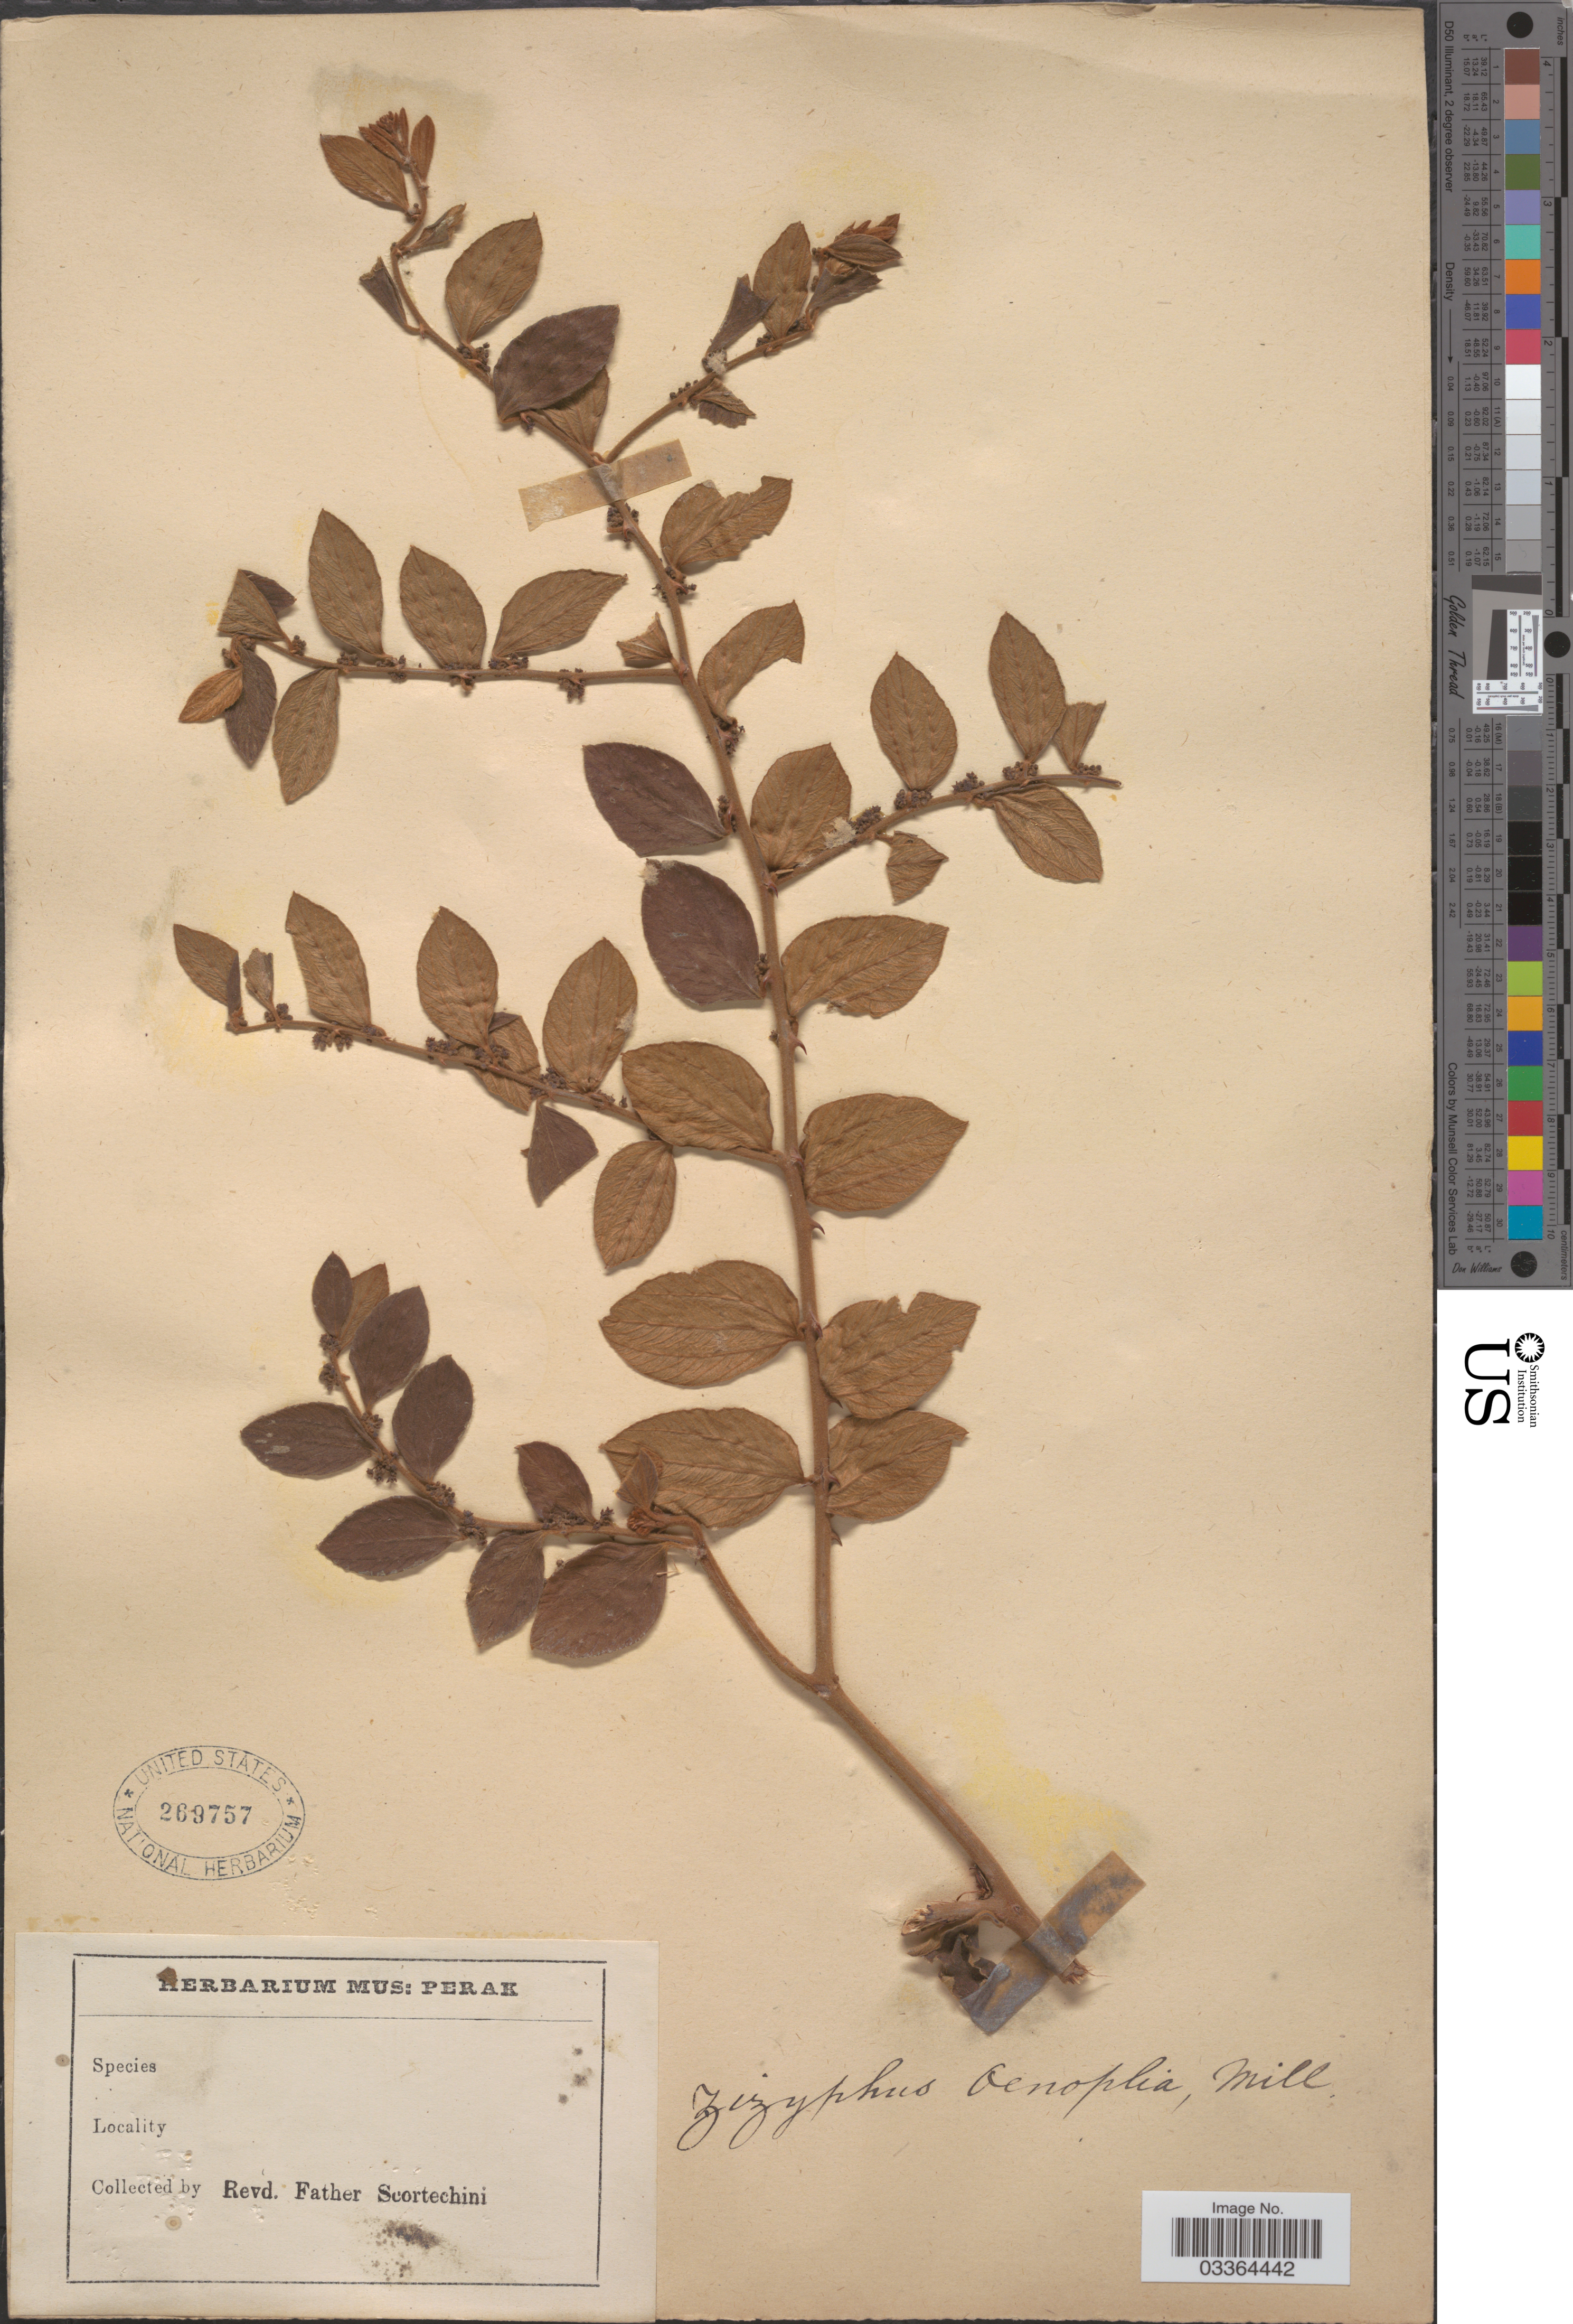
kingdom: Plantae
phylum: Tracheophyta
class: Magnoliopsida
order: Rosales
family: Rhamnaceae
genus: Ziziphus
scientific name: Ziziphus oenopolia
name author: (L.) Mill.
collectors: Fr. Scortechini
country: Malaysia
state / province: Perak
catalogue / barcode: US 269757